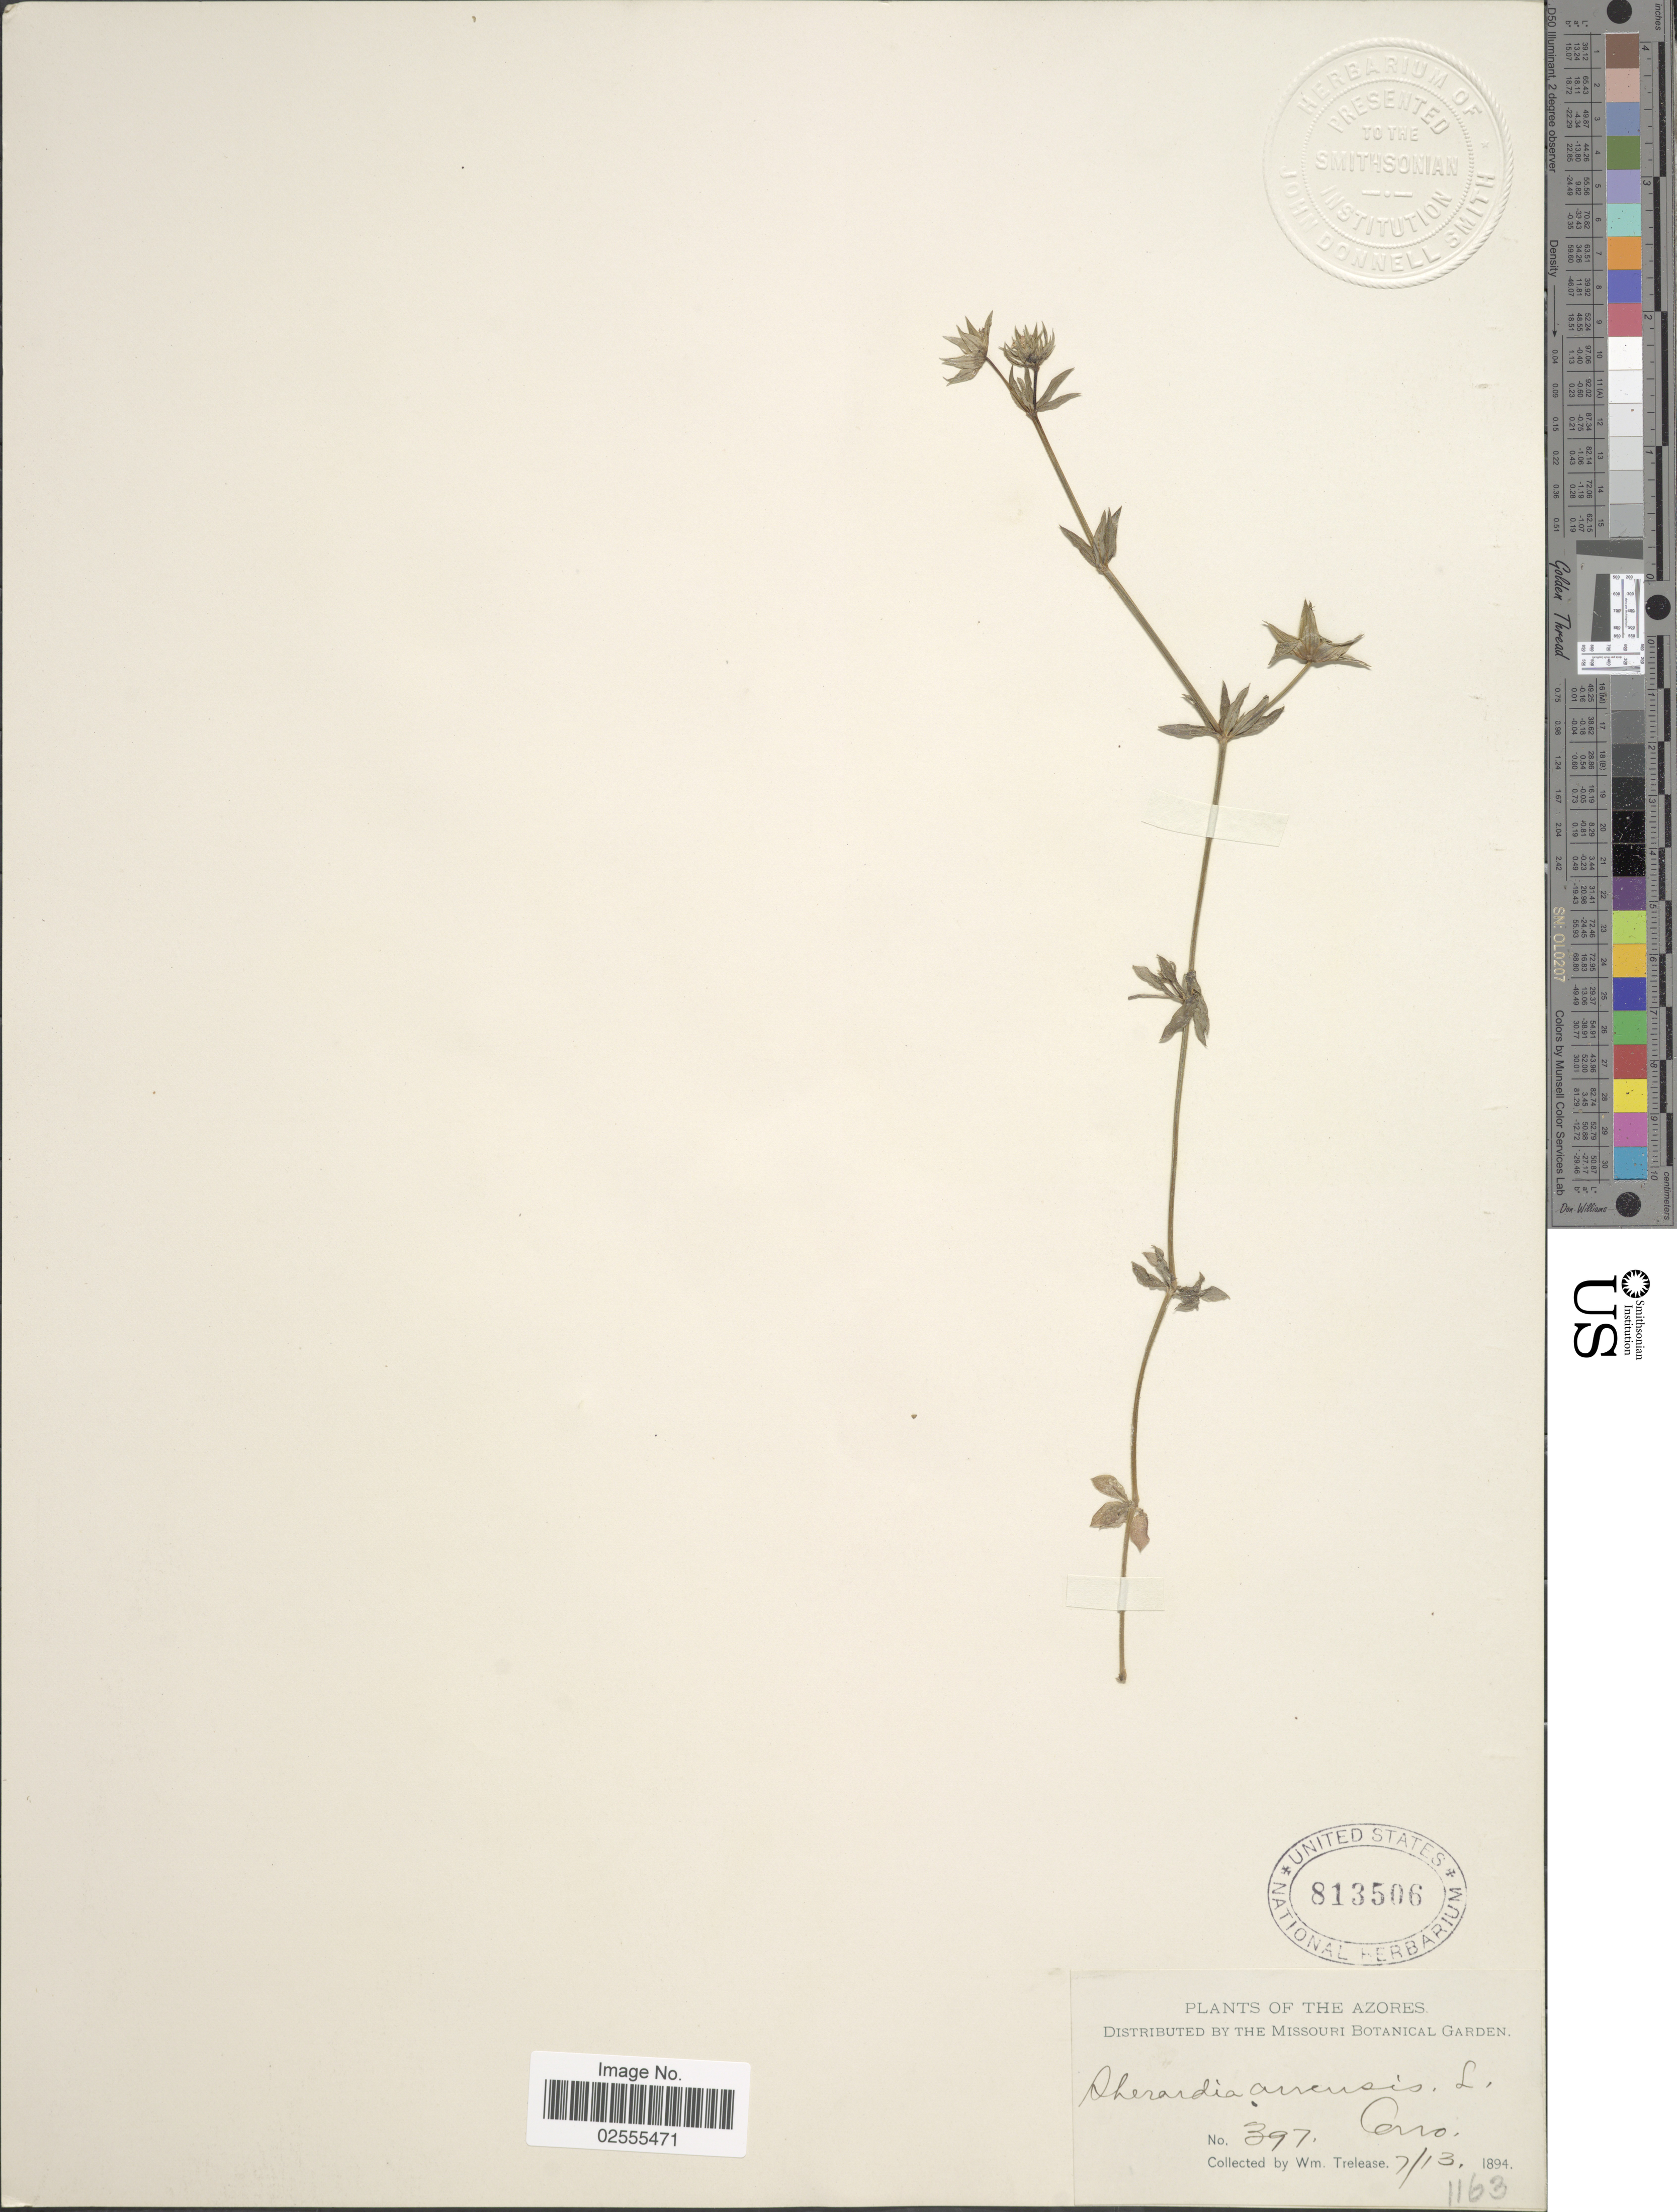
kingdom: Plantae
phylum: Tracheophyta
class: Magnoliopsida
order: Gentianales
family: Rubiaceae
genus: Sherardia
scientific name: Sherardia arvensis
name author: L.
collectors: W. Trelease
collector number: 397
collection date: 1894-07-13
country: Portugal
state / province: Azores (Aut. Reg.)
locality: Cerro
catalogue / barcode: US 813506